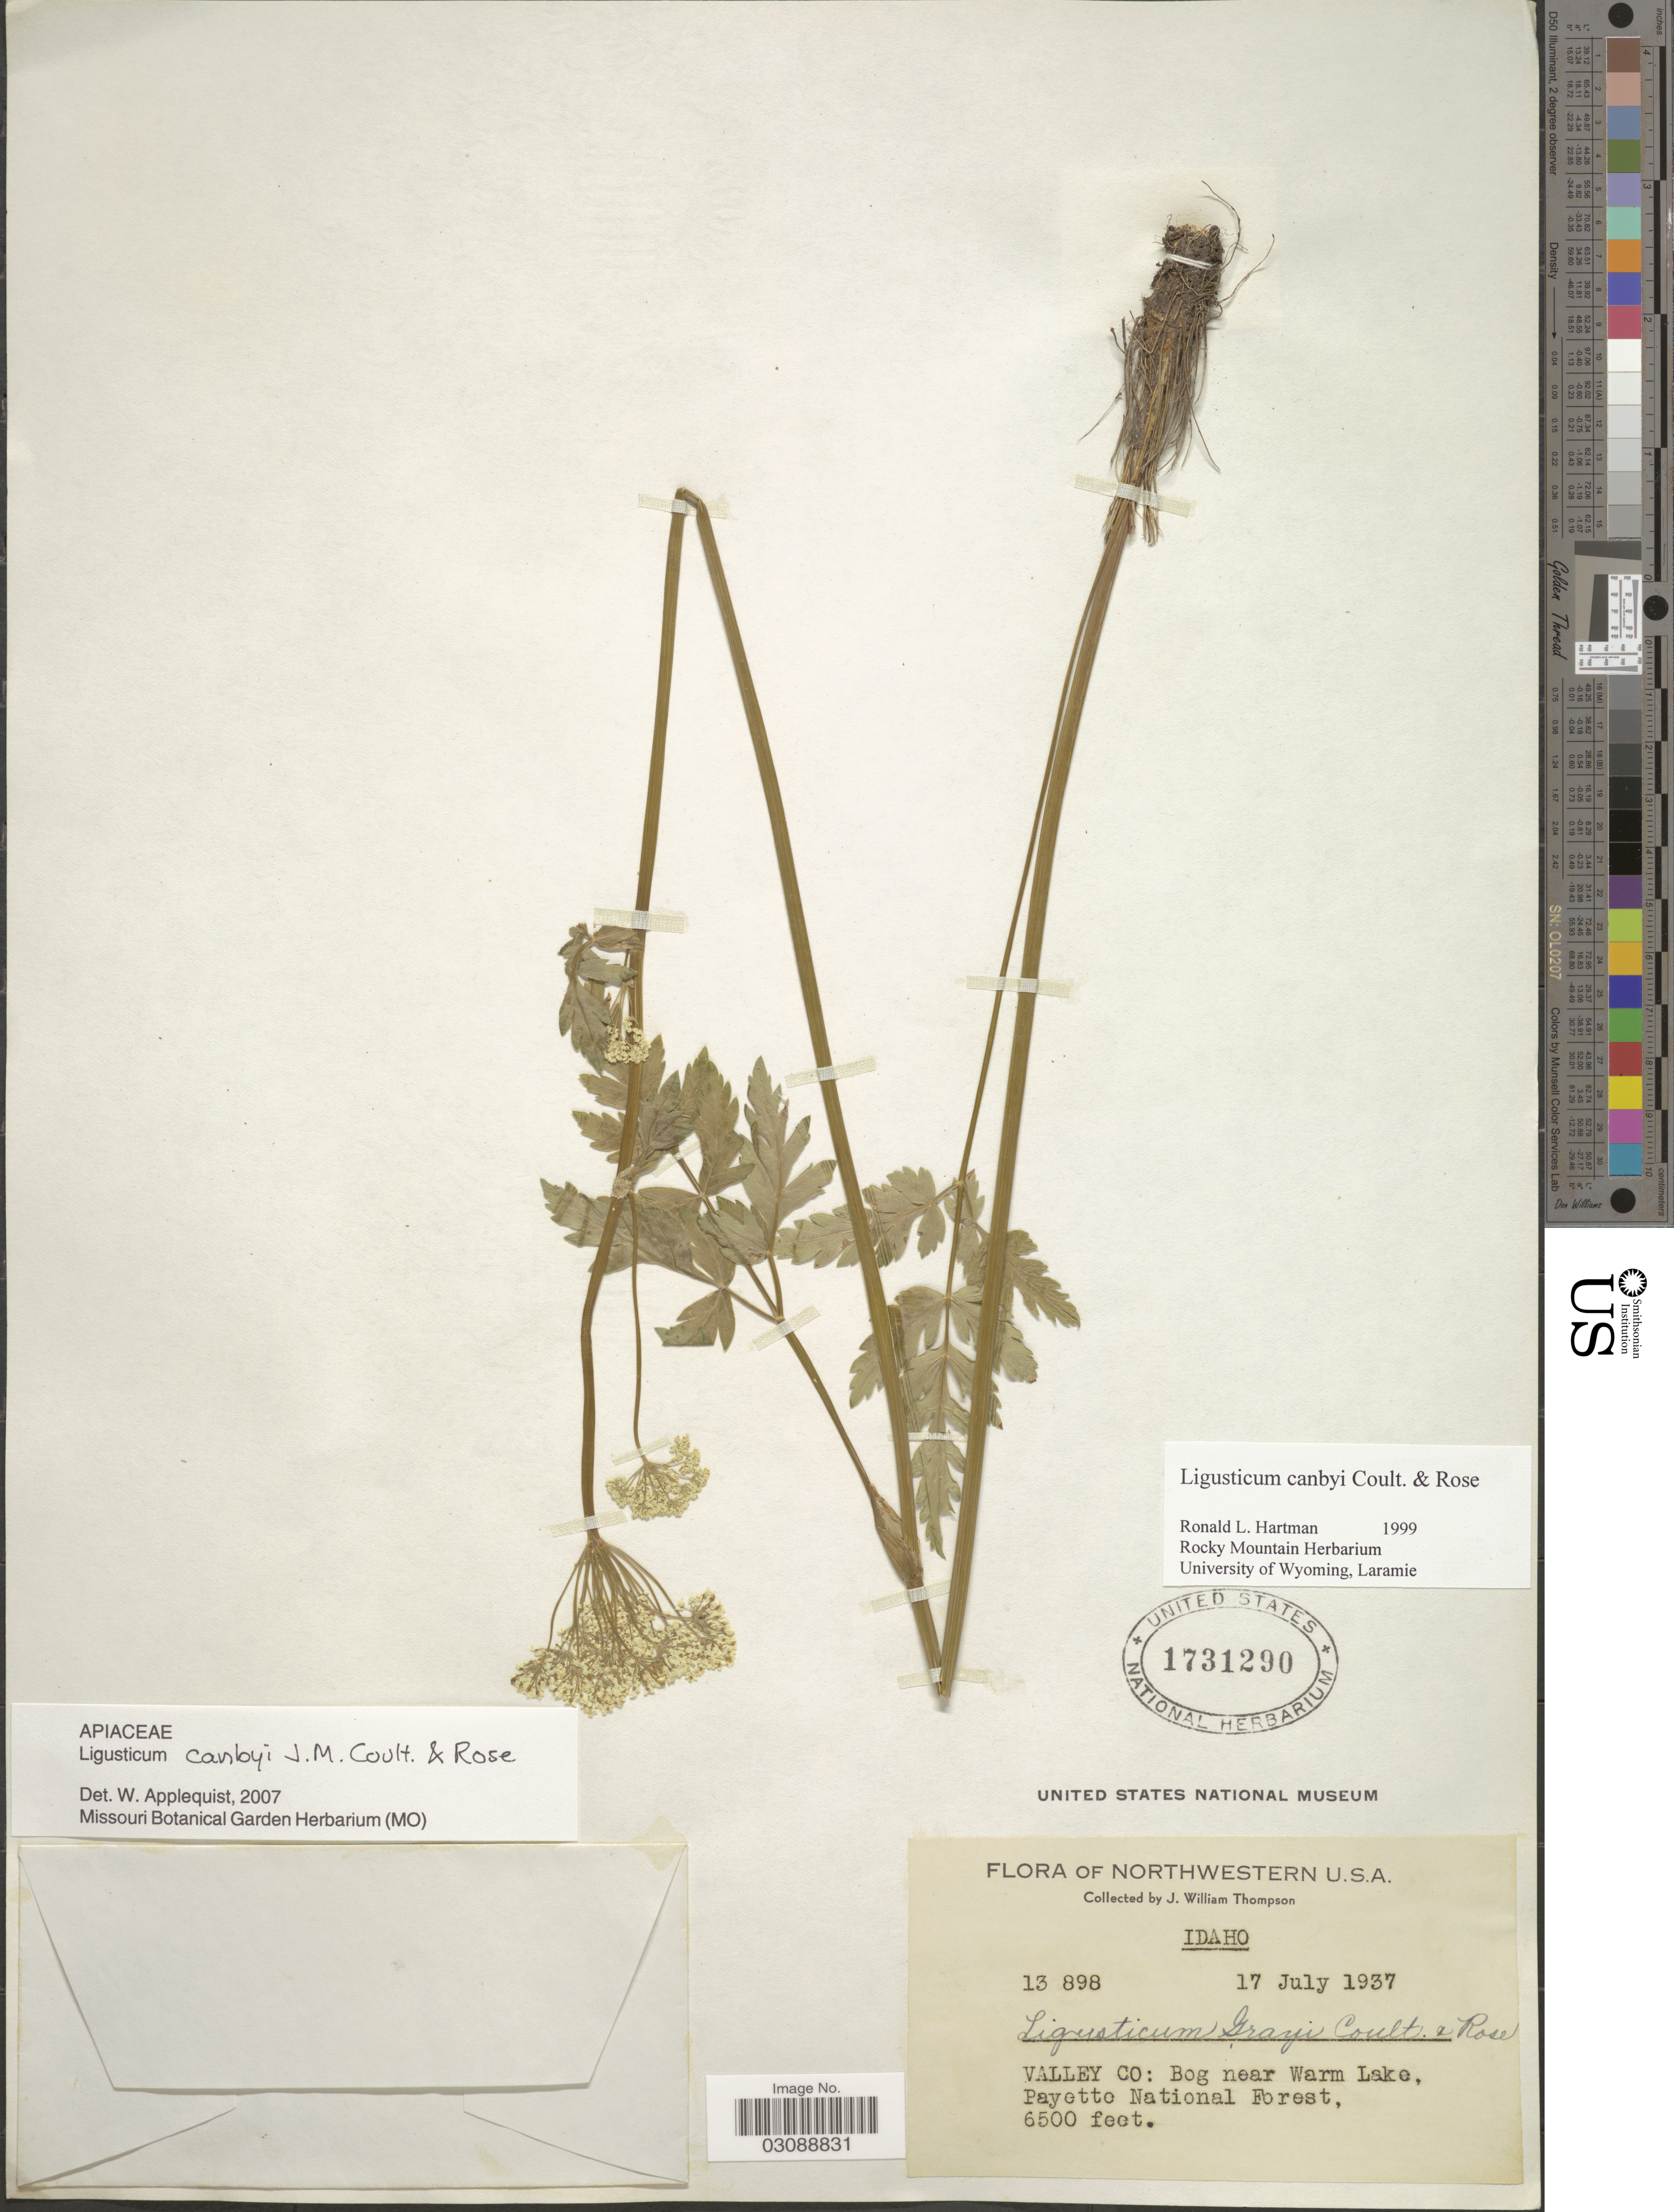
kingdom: Plantae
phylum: Tracheophyta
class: Magnoliopsida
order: Apiales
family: Apiaceae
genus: Ligusticum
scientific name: Ligusticum canbyi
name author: J.M. Coult. & Rose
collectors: J. W. Thompson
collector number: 13898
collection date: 1937-07-17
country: United States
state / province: Idaho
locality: Valley Co: Bog near Warm Lake, Payette National Forest.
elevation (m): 1981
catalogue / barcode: US 1731290